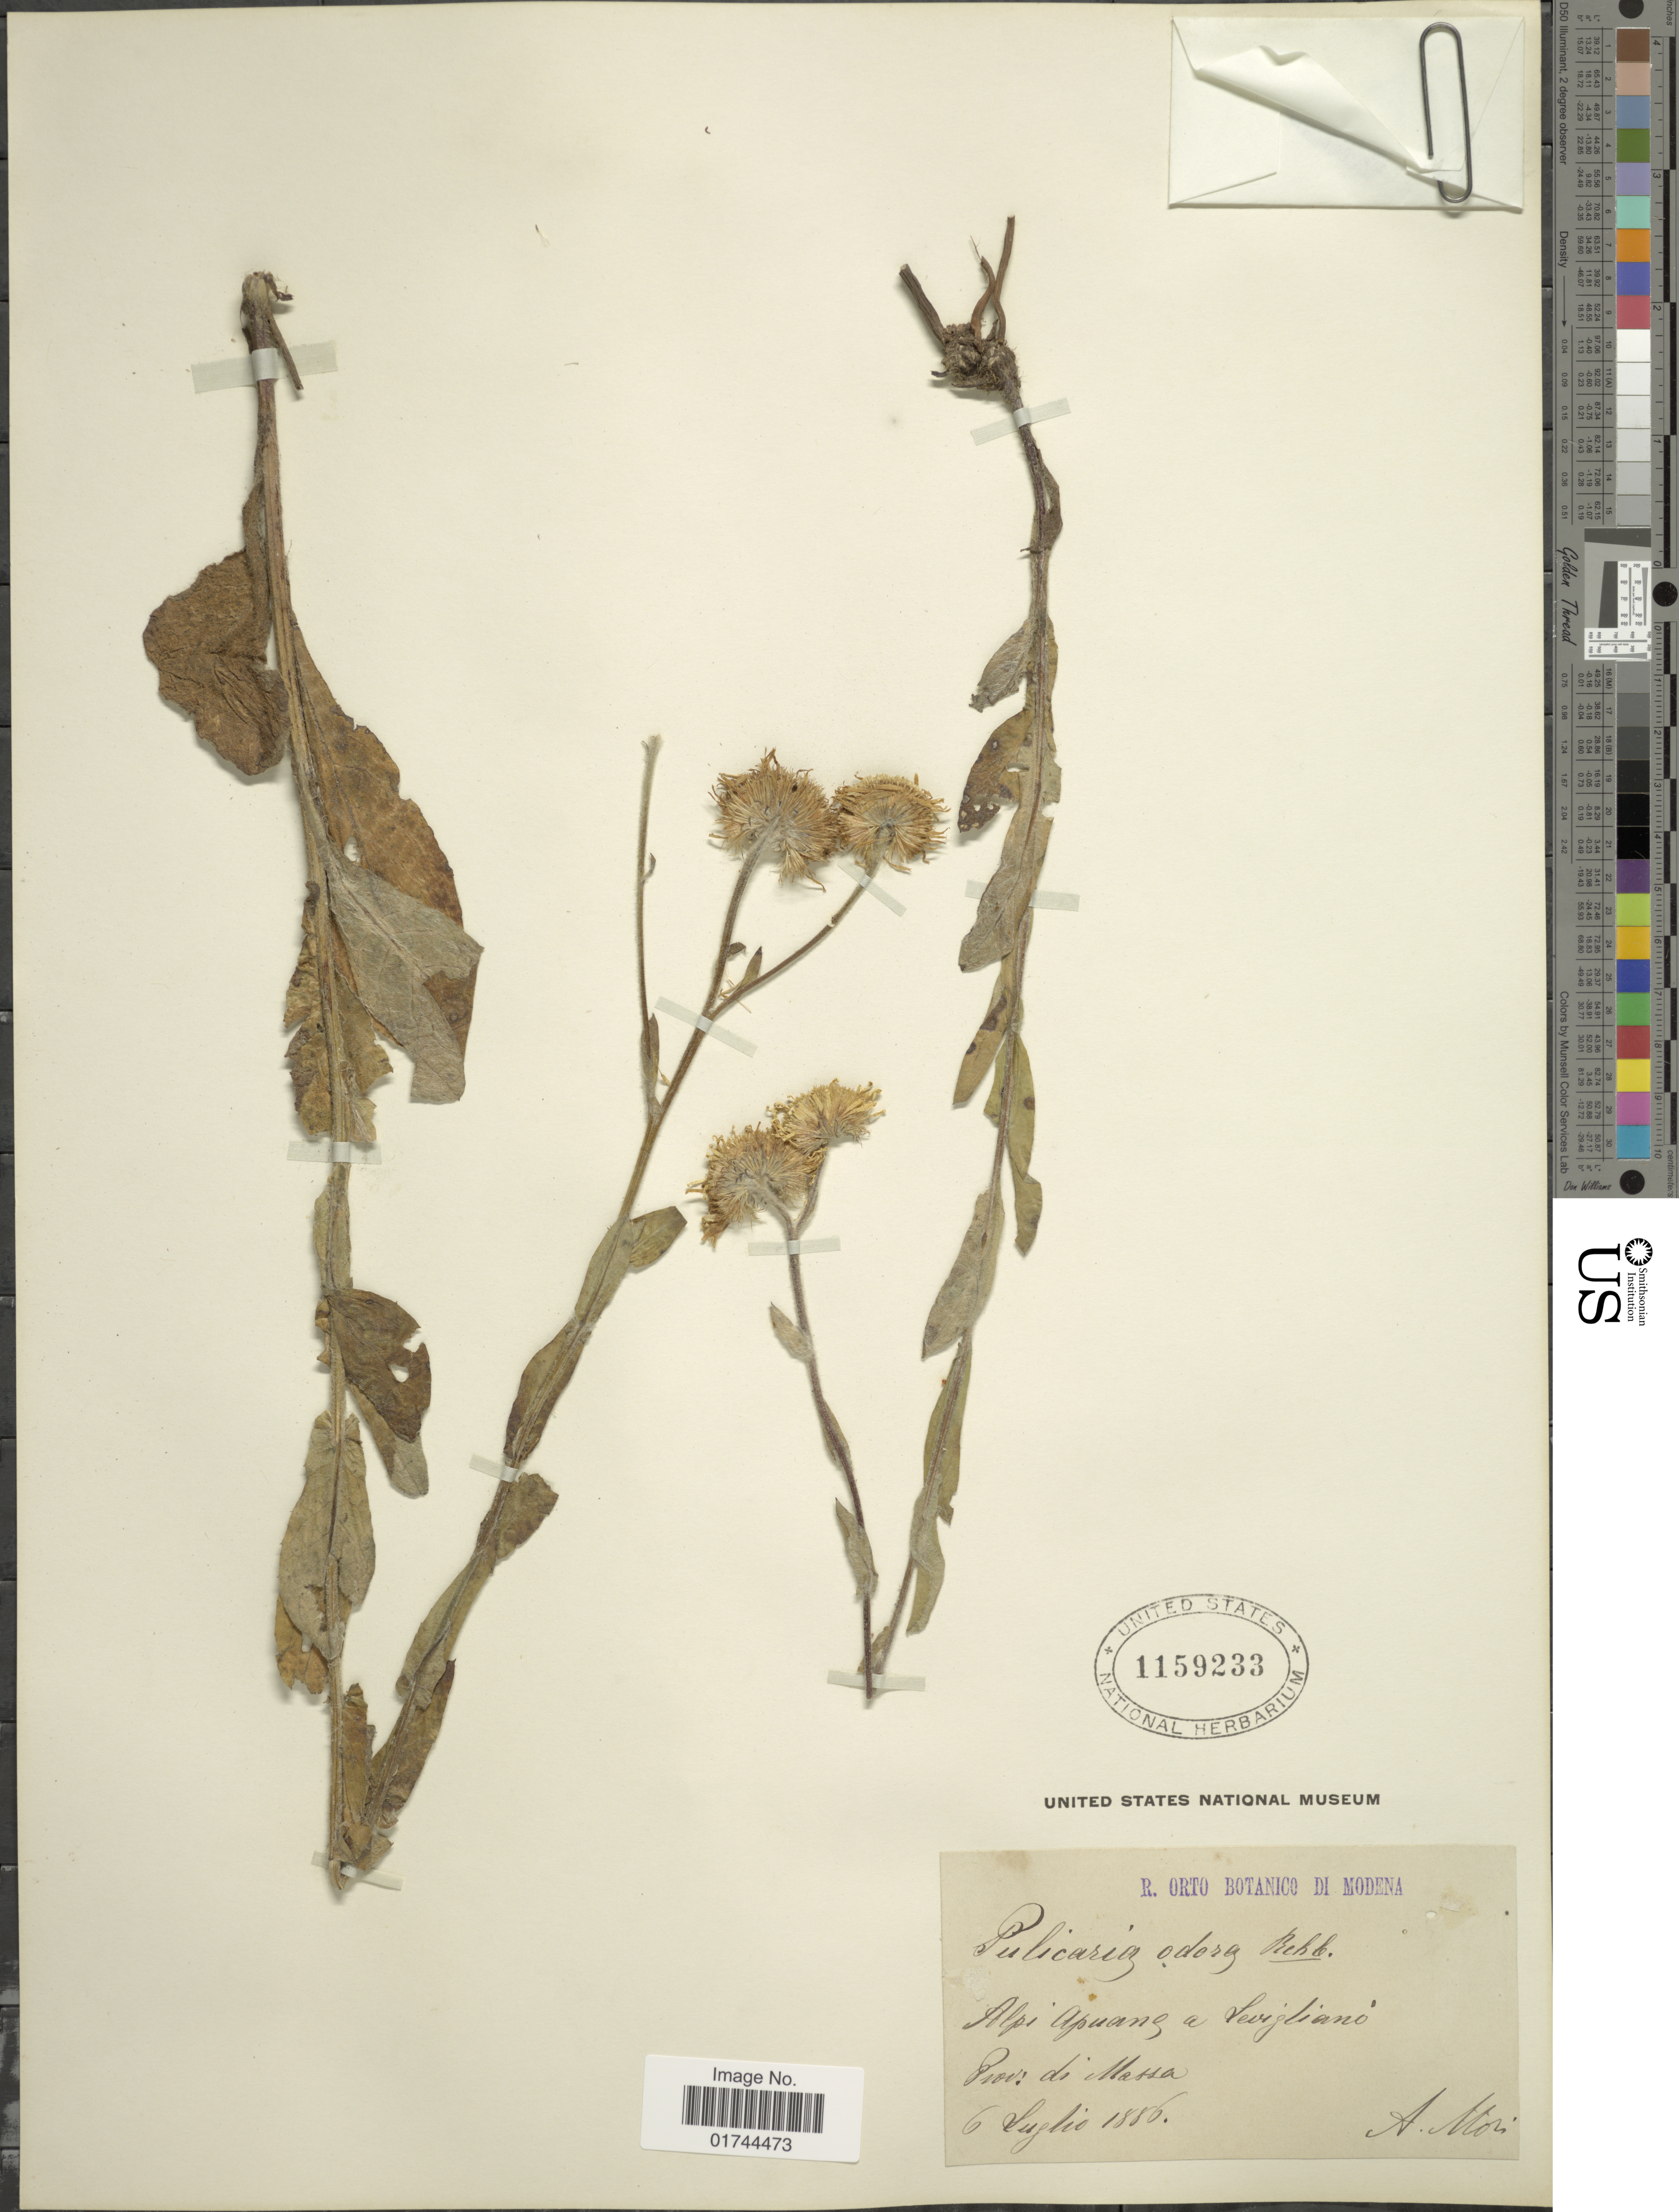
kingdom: Plantae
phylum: Tracheophyta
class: Magnoliopsida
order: Asterales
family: Asteraceae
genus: Pulicaria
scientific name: Pulicaria odora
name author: (L.) Rchb.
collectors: A. Mori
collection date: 1886-07-06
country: Italy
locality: Alpi Apuang a Sevigliano, Prov. de Massa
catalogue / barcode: US 1159233